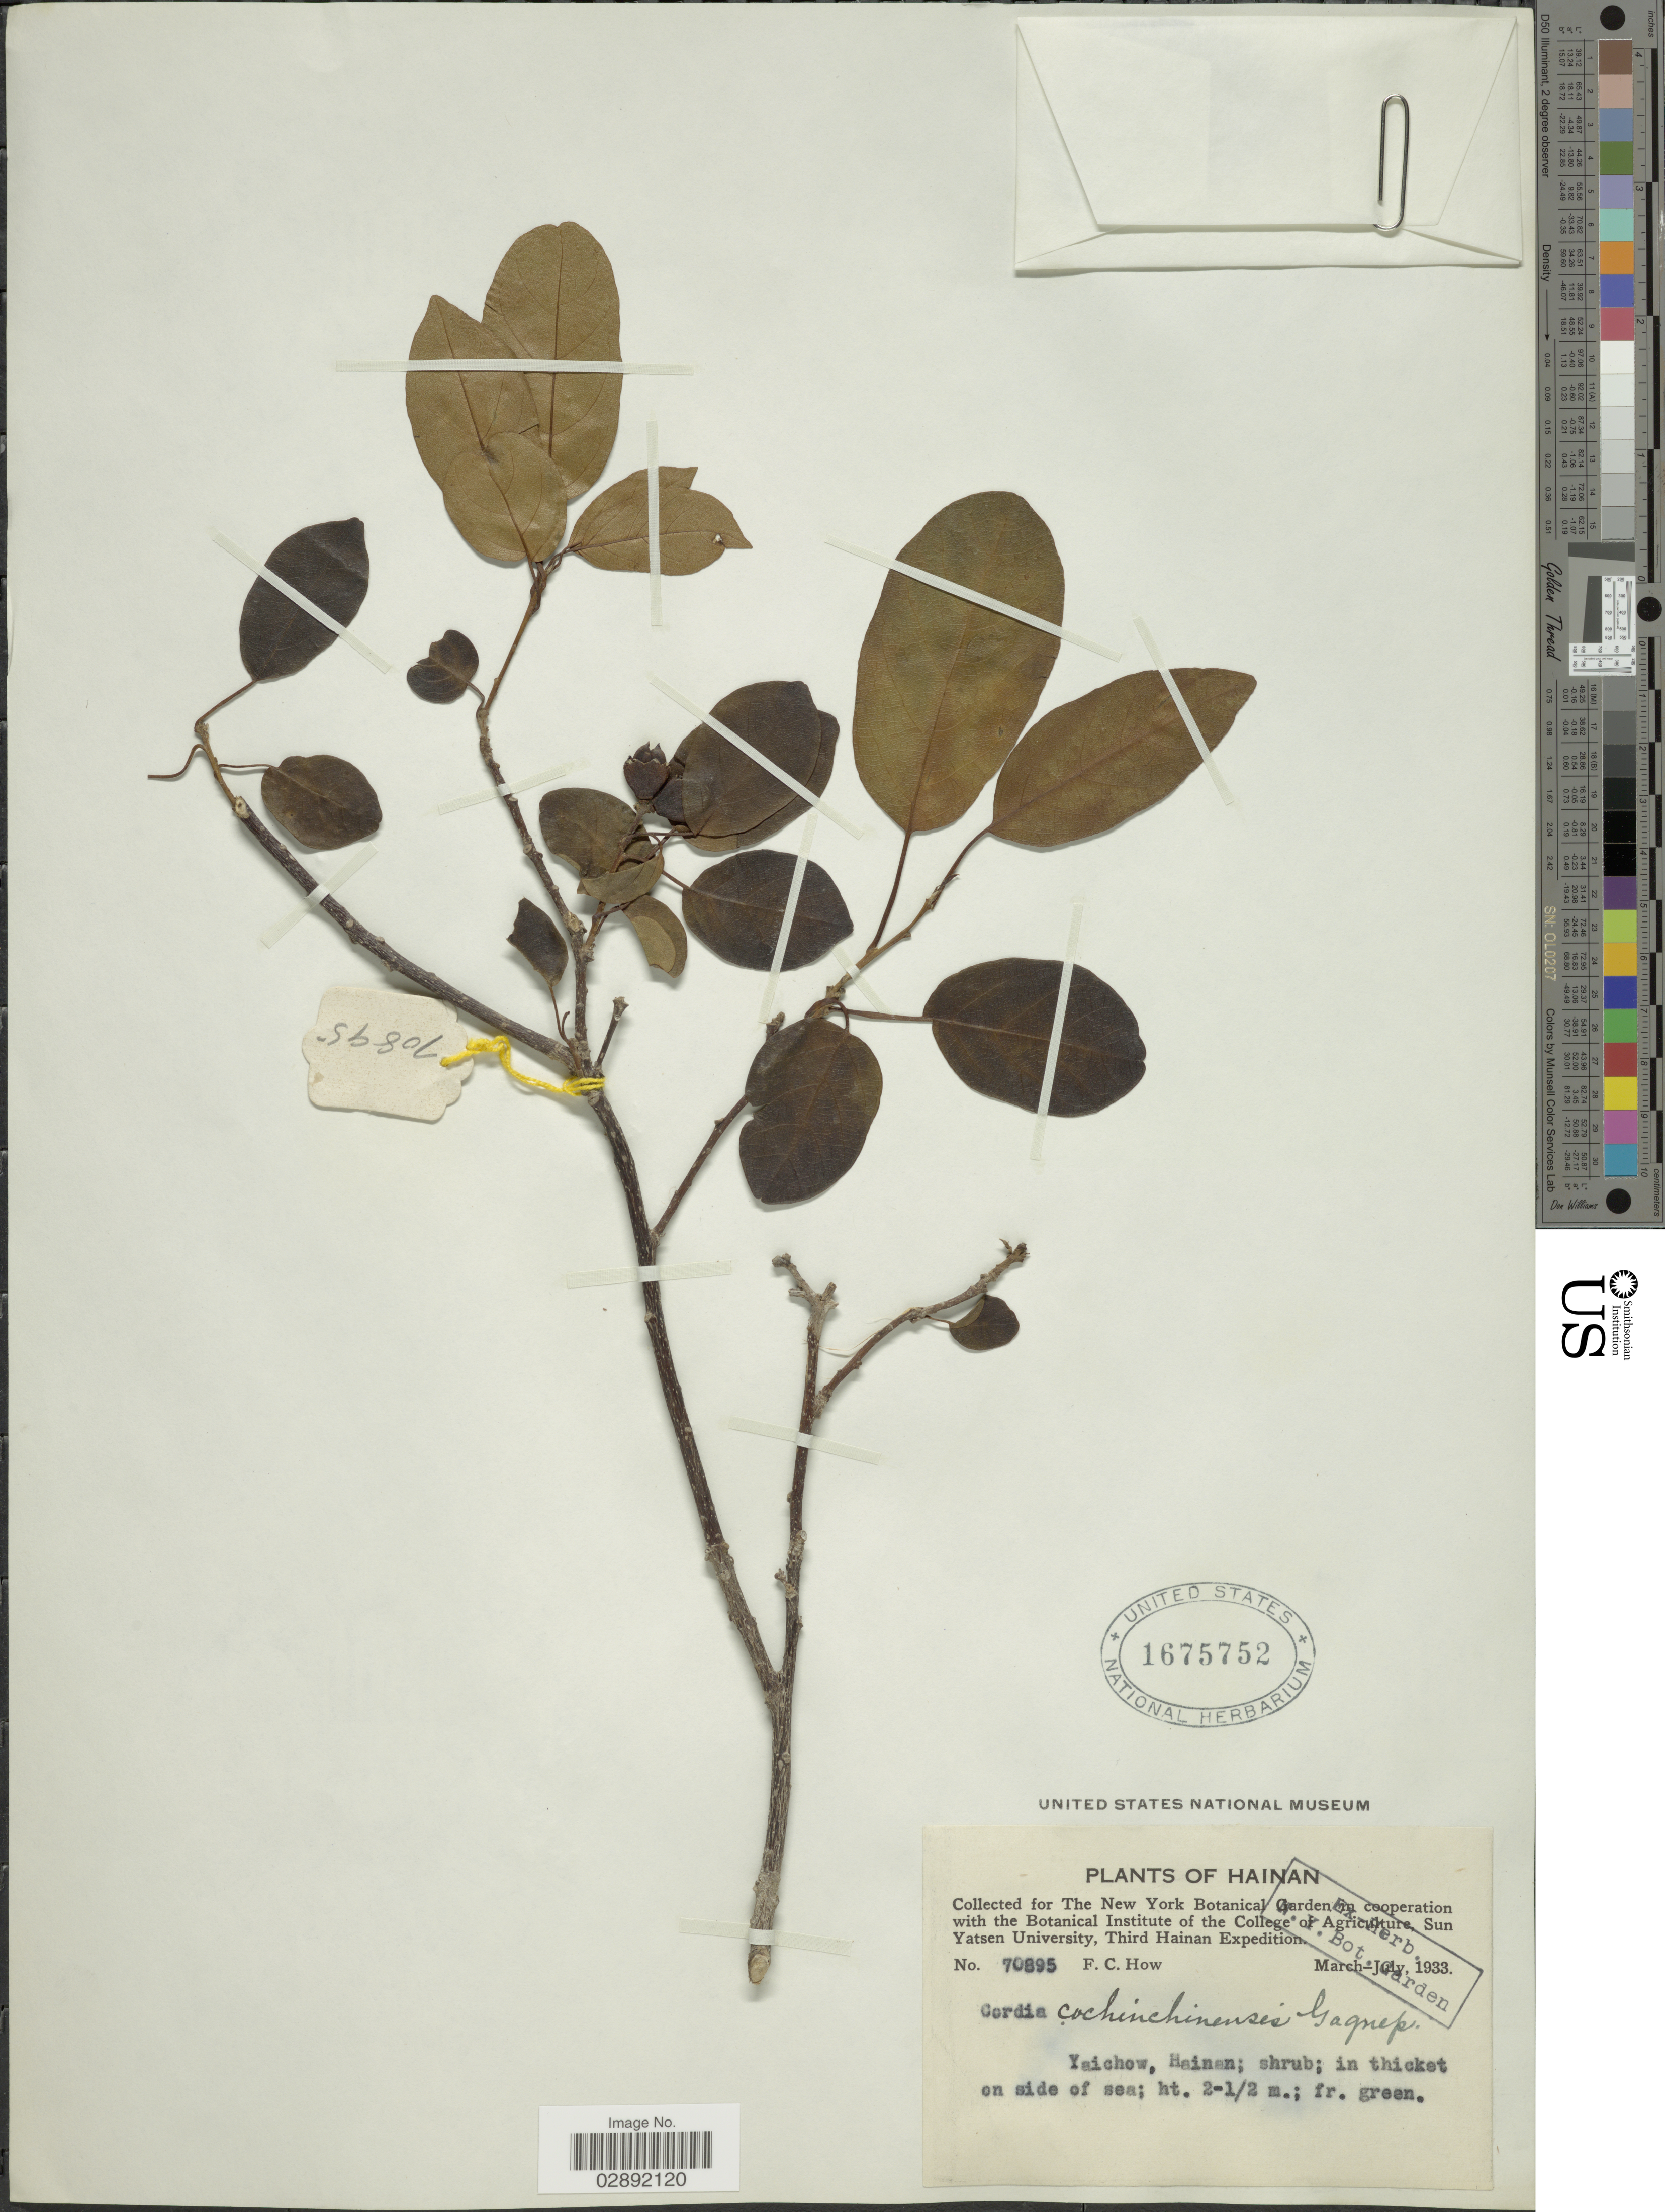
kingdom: Plantae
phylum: Tracheophyta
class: Magnoliopsida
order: Boraginales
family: Cordiaceae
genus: Cordia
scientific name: Cordia cochinchinensis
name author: Gagnep.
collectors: F. C. How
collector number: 70895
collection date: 1933-03/1933-07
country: China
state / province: Hainan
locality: Yaichow.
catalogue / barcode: US 1675752